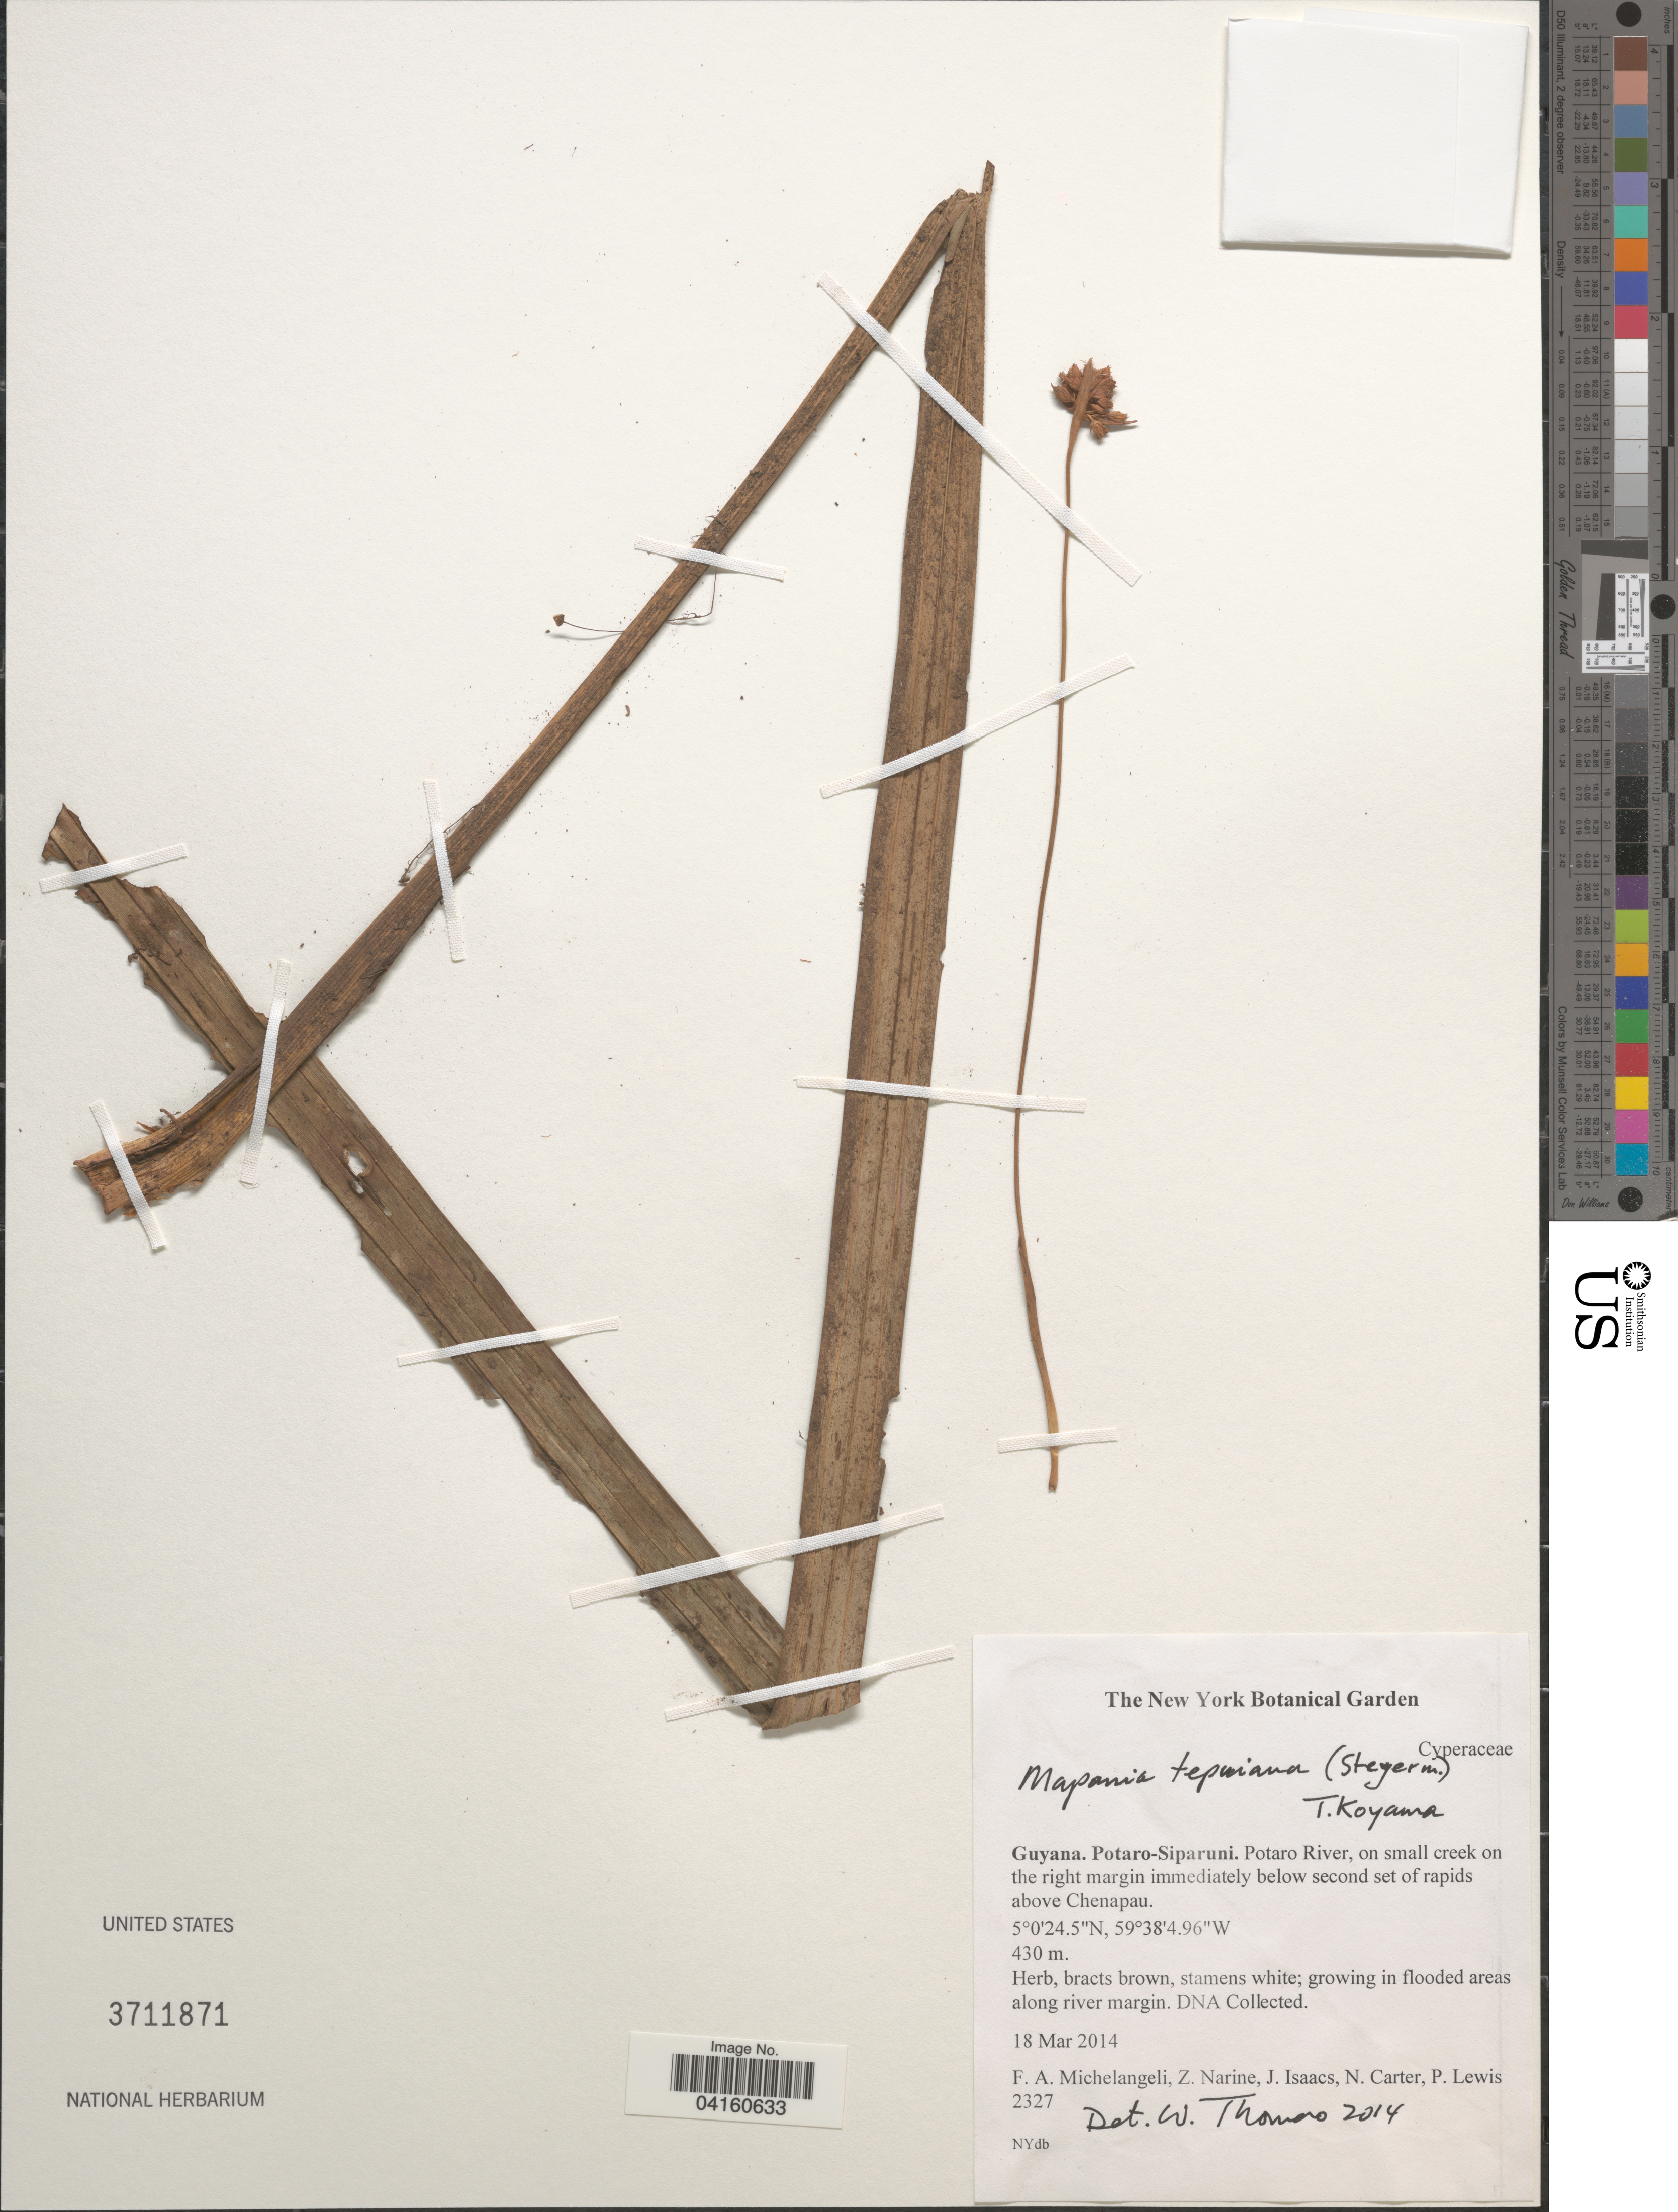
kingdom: Plantae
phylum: Tracheophyta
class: Liliopsida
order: Poales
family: Cyperaceae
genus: Hypolytrum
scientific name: Hypolytrum jenmanii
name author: C.B. Clarke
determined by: Strong, Mark T., (BOT), Smithsonian Institution - National Museum of Natural History (UNITED STATES)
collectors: F. A. Michelangeli, Z. Narine, J. Isaacs, N. Carter & P. Lewis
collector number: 2327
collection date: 2014-03-18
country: Guyana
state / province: Potaro-Siparuni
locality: Potaro River, on small creek on the right margin immediately below second set of rapids above Chenapau.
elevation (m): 430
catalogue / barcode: US 3711871